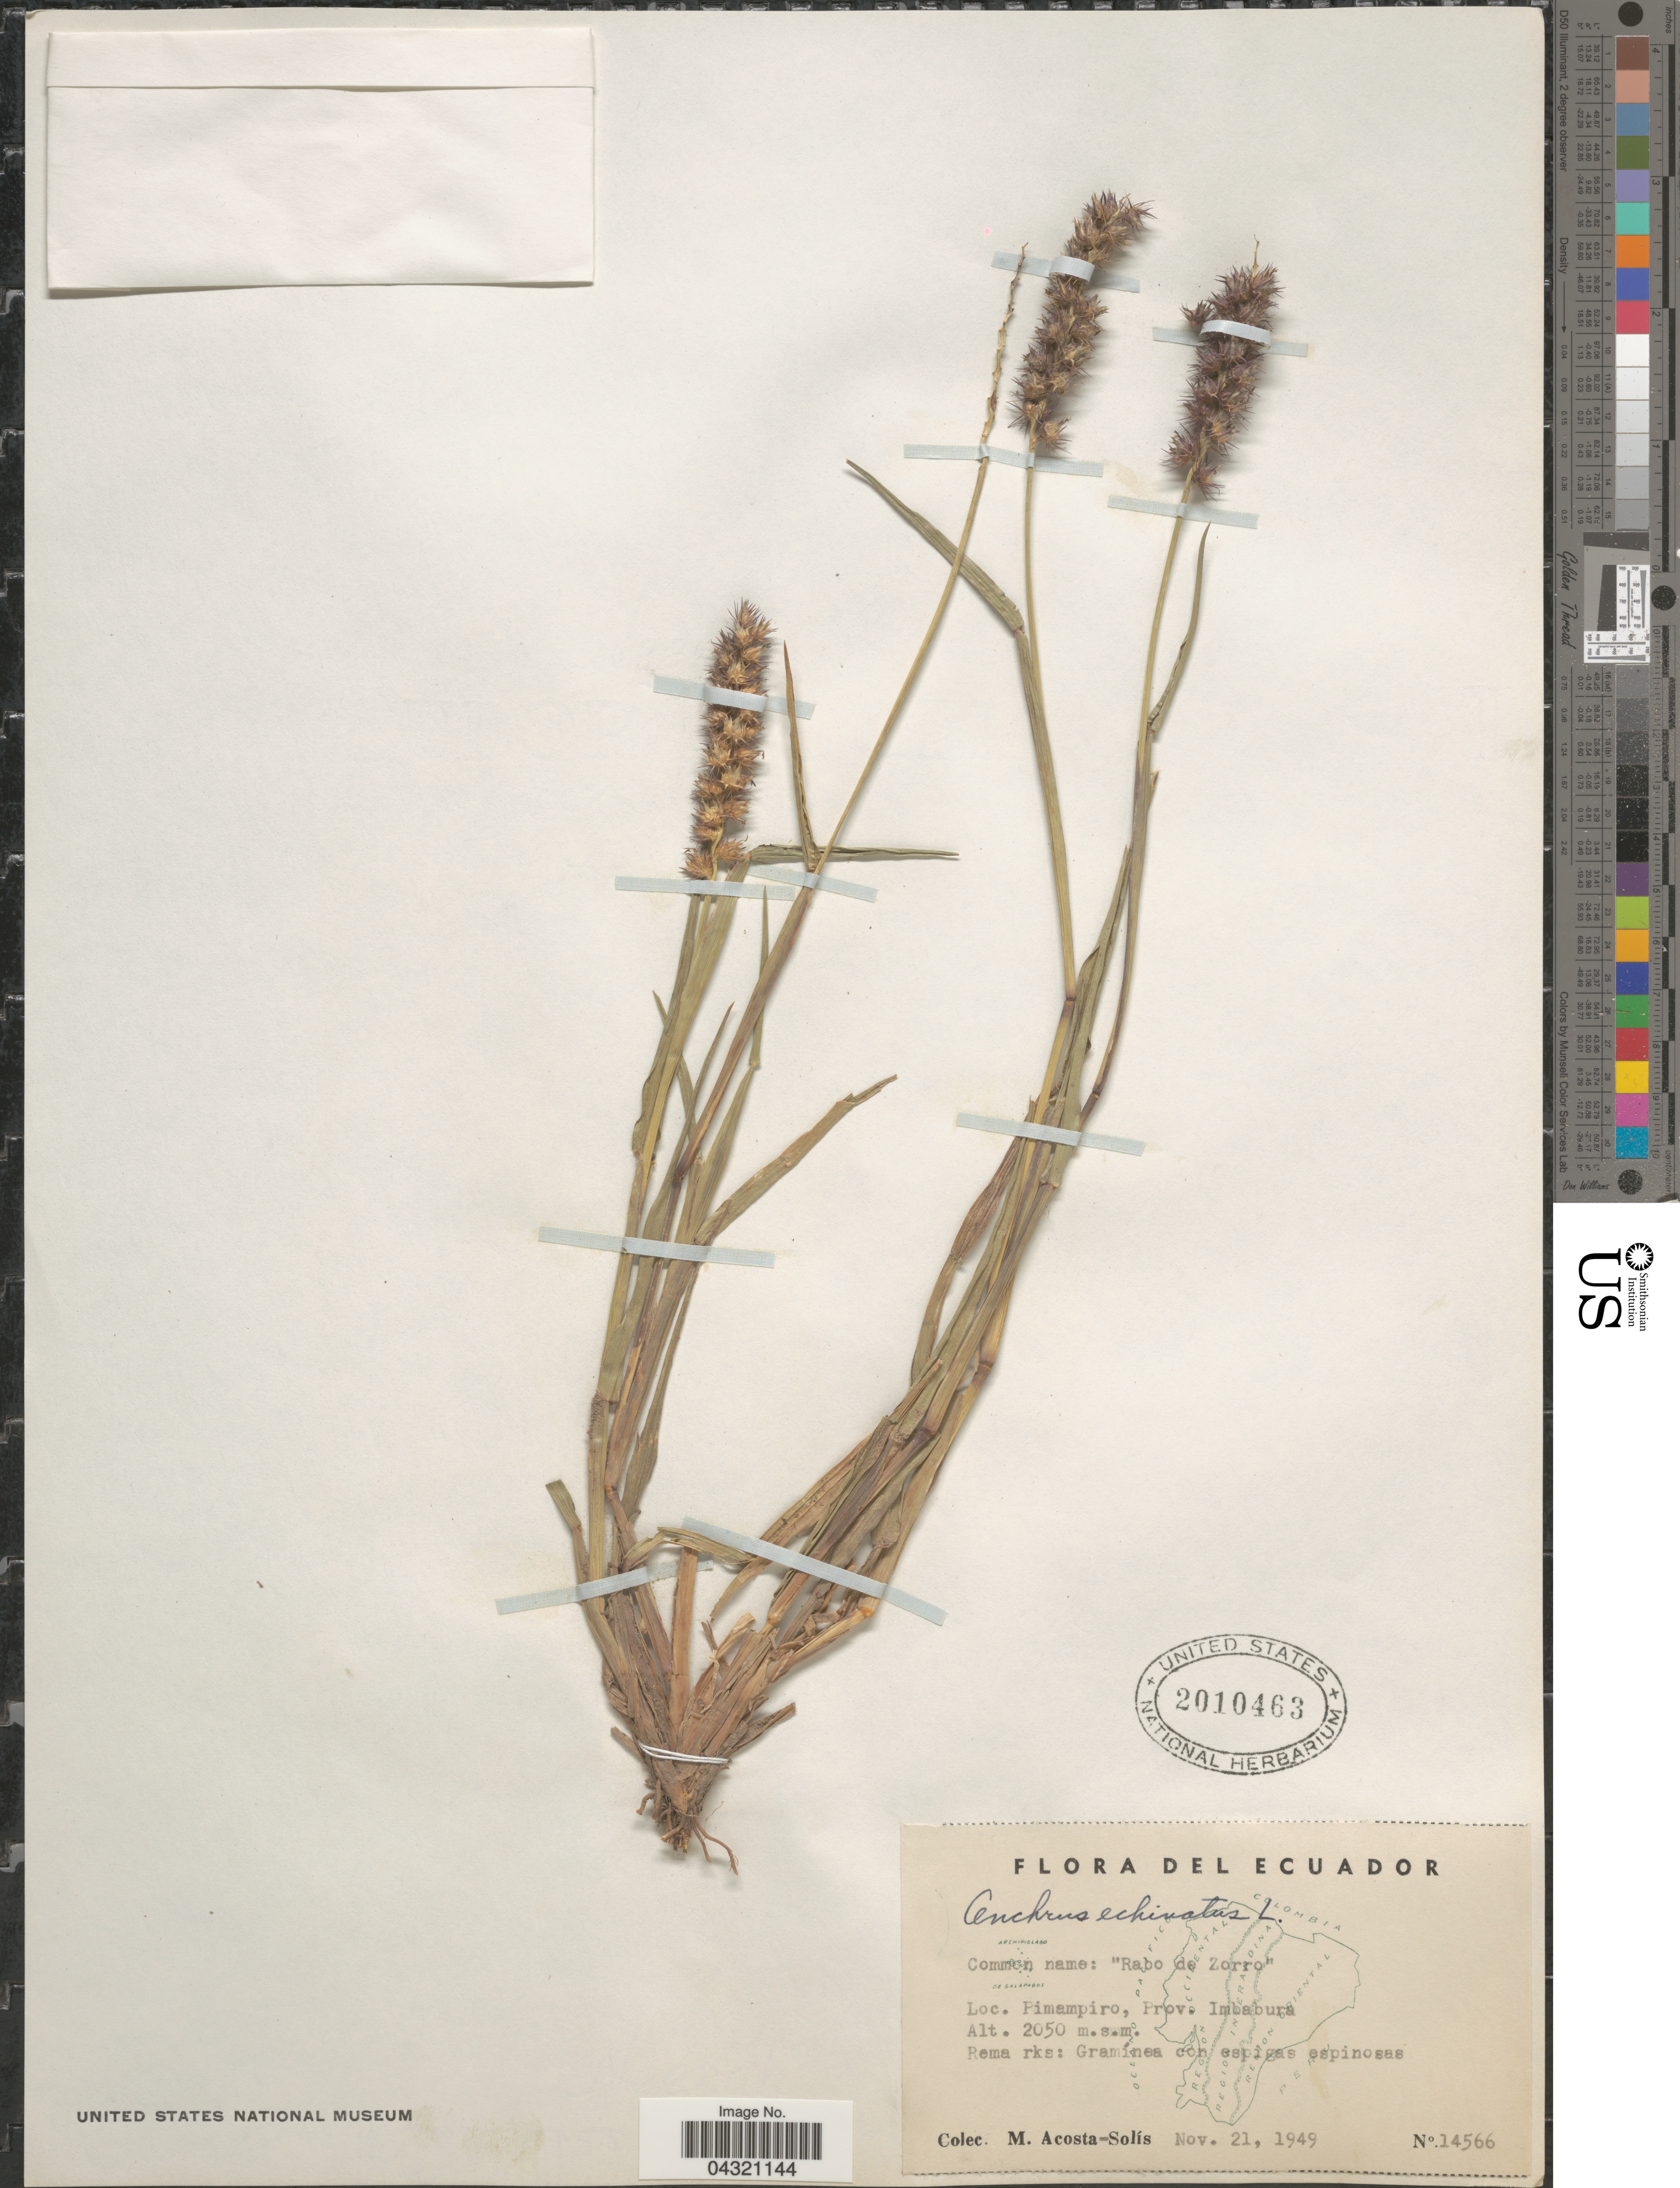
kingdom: Plantae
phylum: Tracheophyta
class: Liliopsida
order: Poales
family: Poaceae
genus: Cenchrus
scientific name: Cenchrus echinatus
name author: L.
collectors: M. Acosta Solis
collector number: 14566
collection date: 1949-11-21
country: Ecuador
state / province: Imbabura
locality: Pimampiro.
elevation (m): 2050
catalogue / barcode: US 2010463